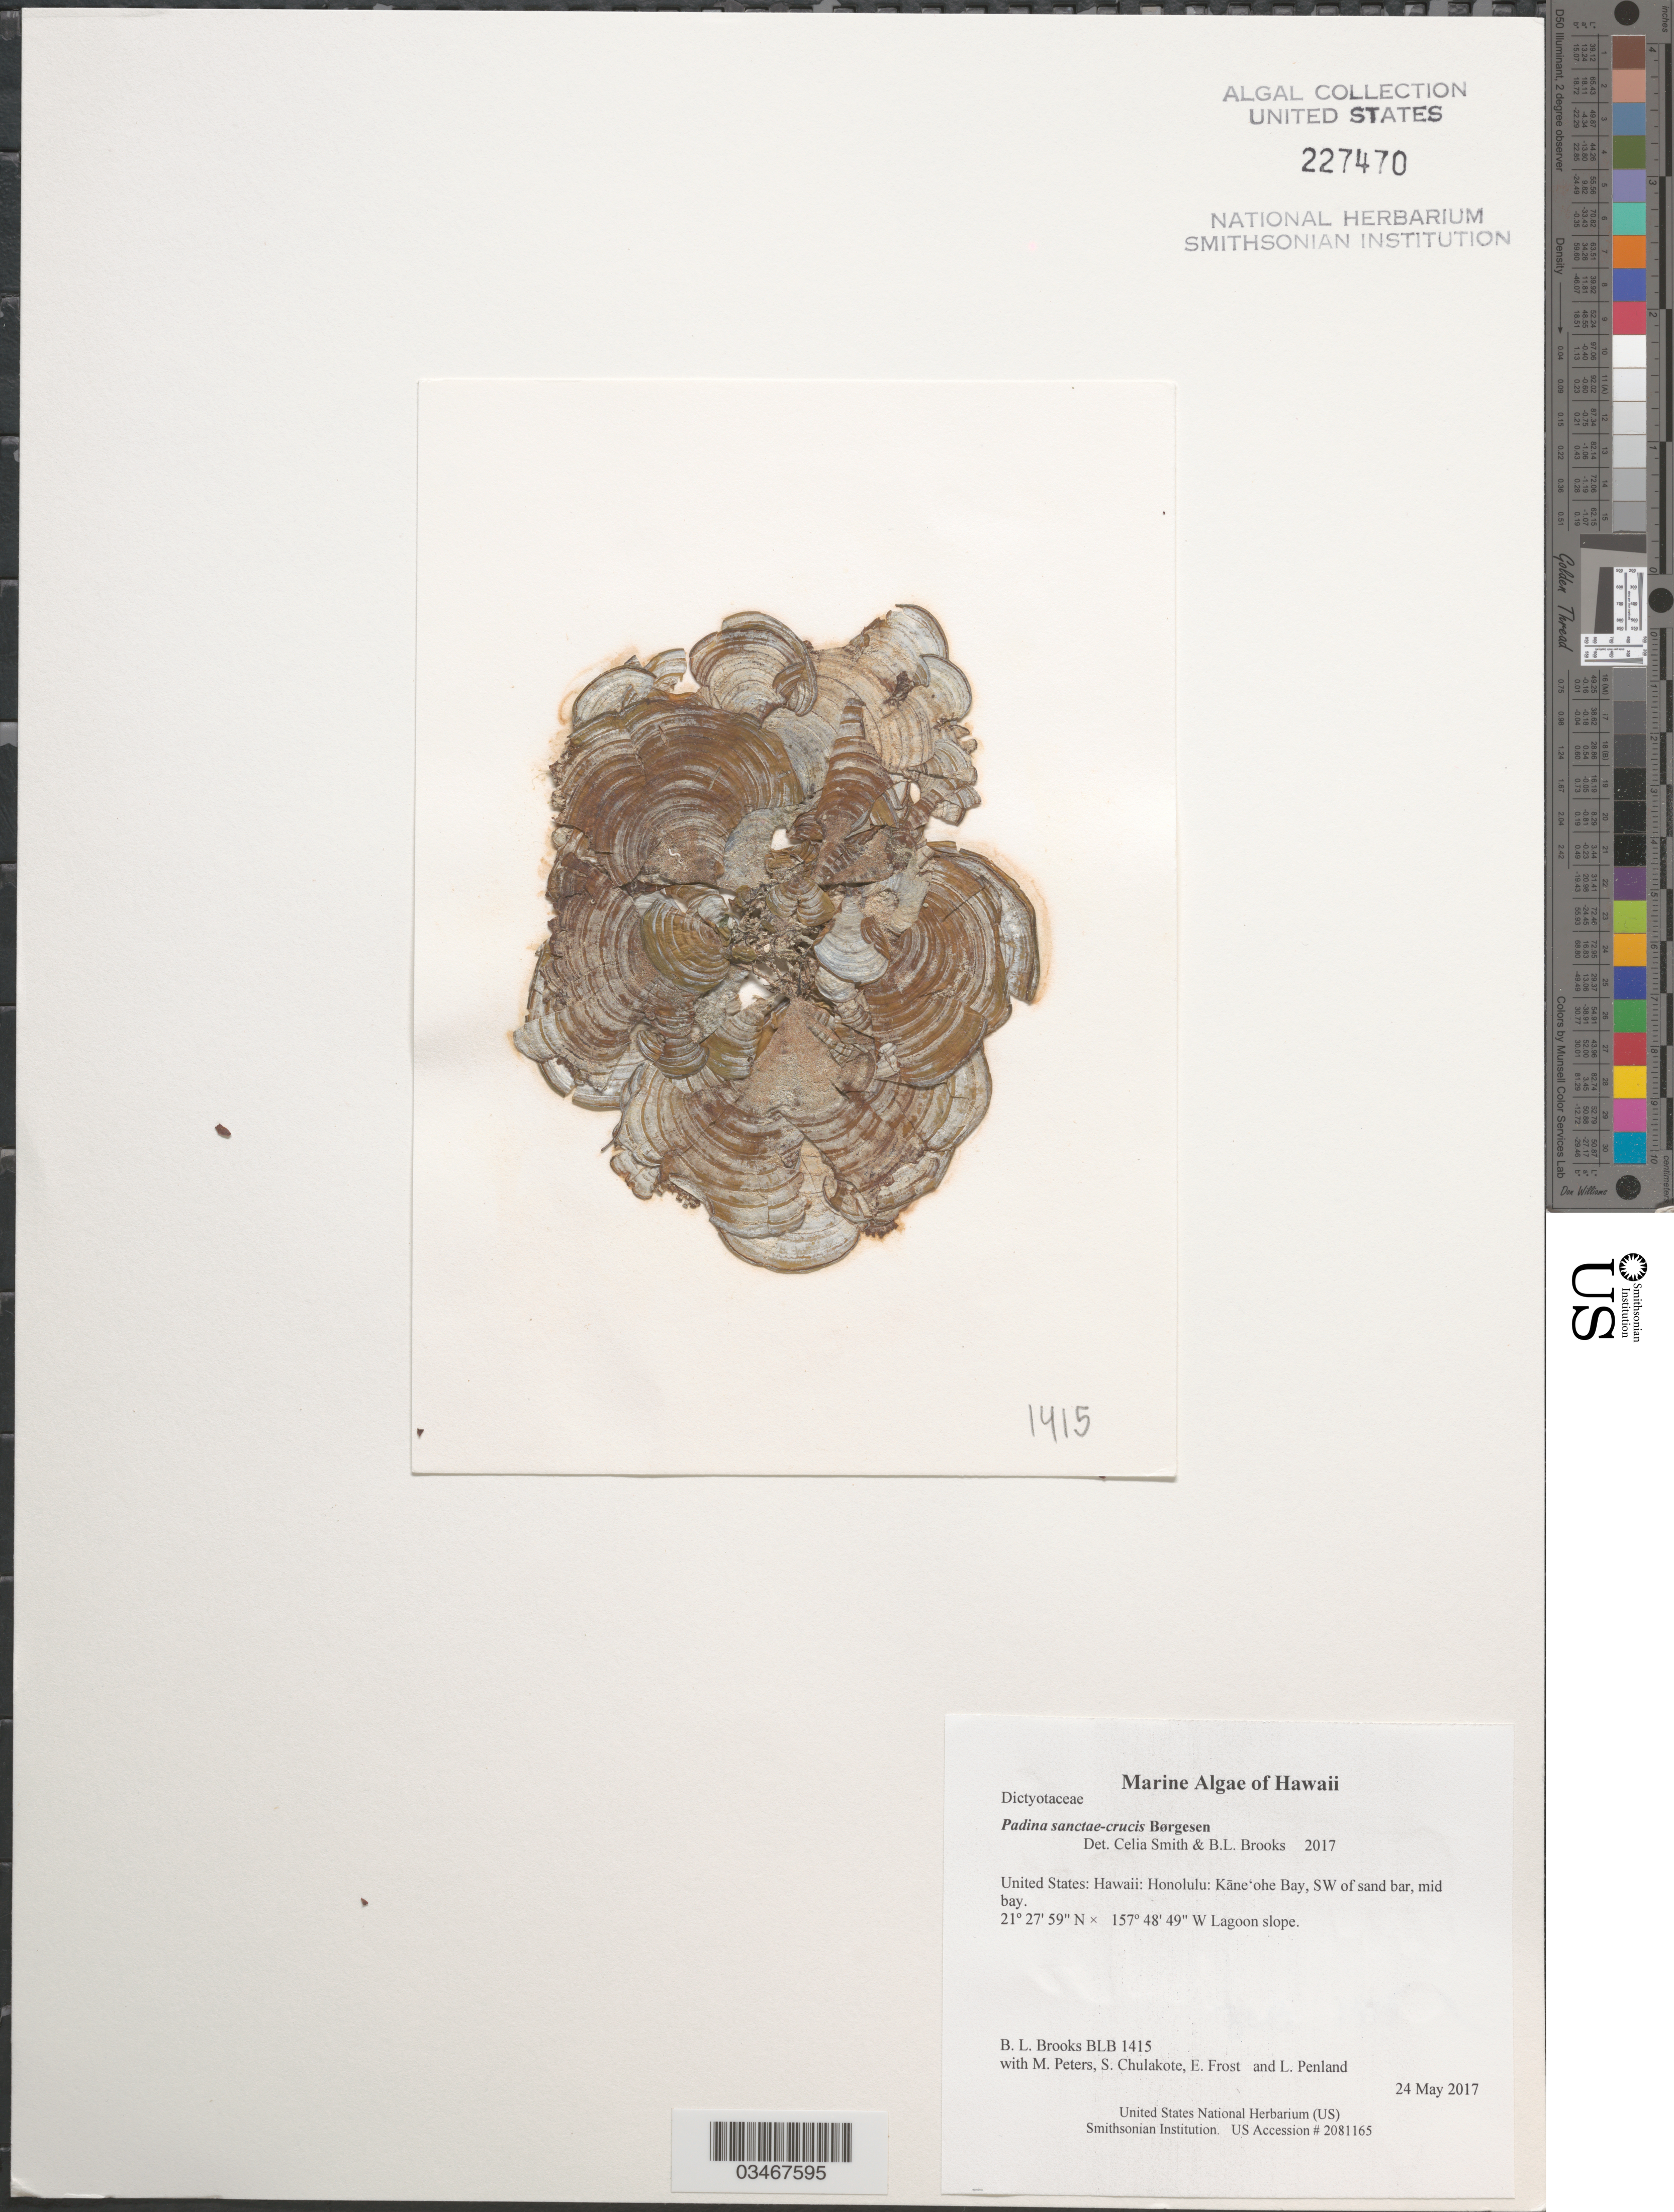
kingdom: Chromista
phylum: Ochrophyta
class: Phaeophyceae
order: Dictyotales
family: Dictyotaceae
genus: Padina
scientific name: Padina sanctae-crucis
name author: Børgesen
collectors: B. Brooks, M. Peters, S. Chulakote, E. Frost & L. Penland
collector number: BLB 1415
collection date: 2017-05-24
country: United States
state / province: Hawaii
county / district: Honolulu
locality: Honolulu: Kāne'ohe Bay, SW of sand bar, mid bay.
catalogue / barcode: US 227470